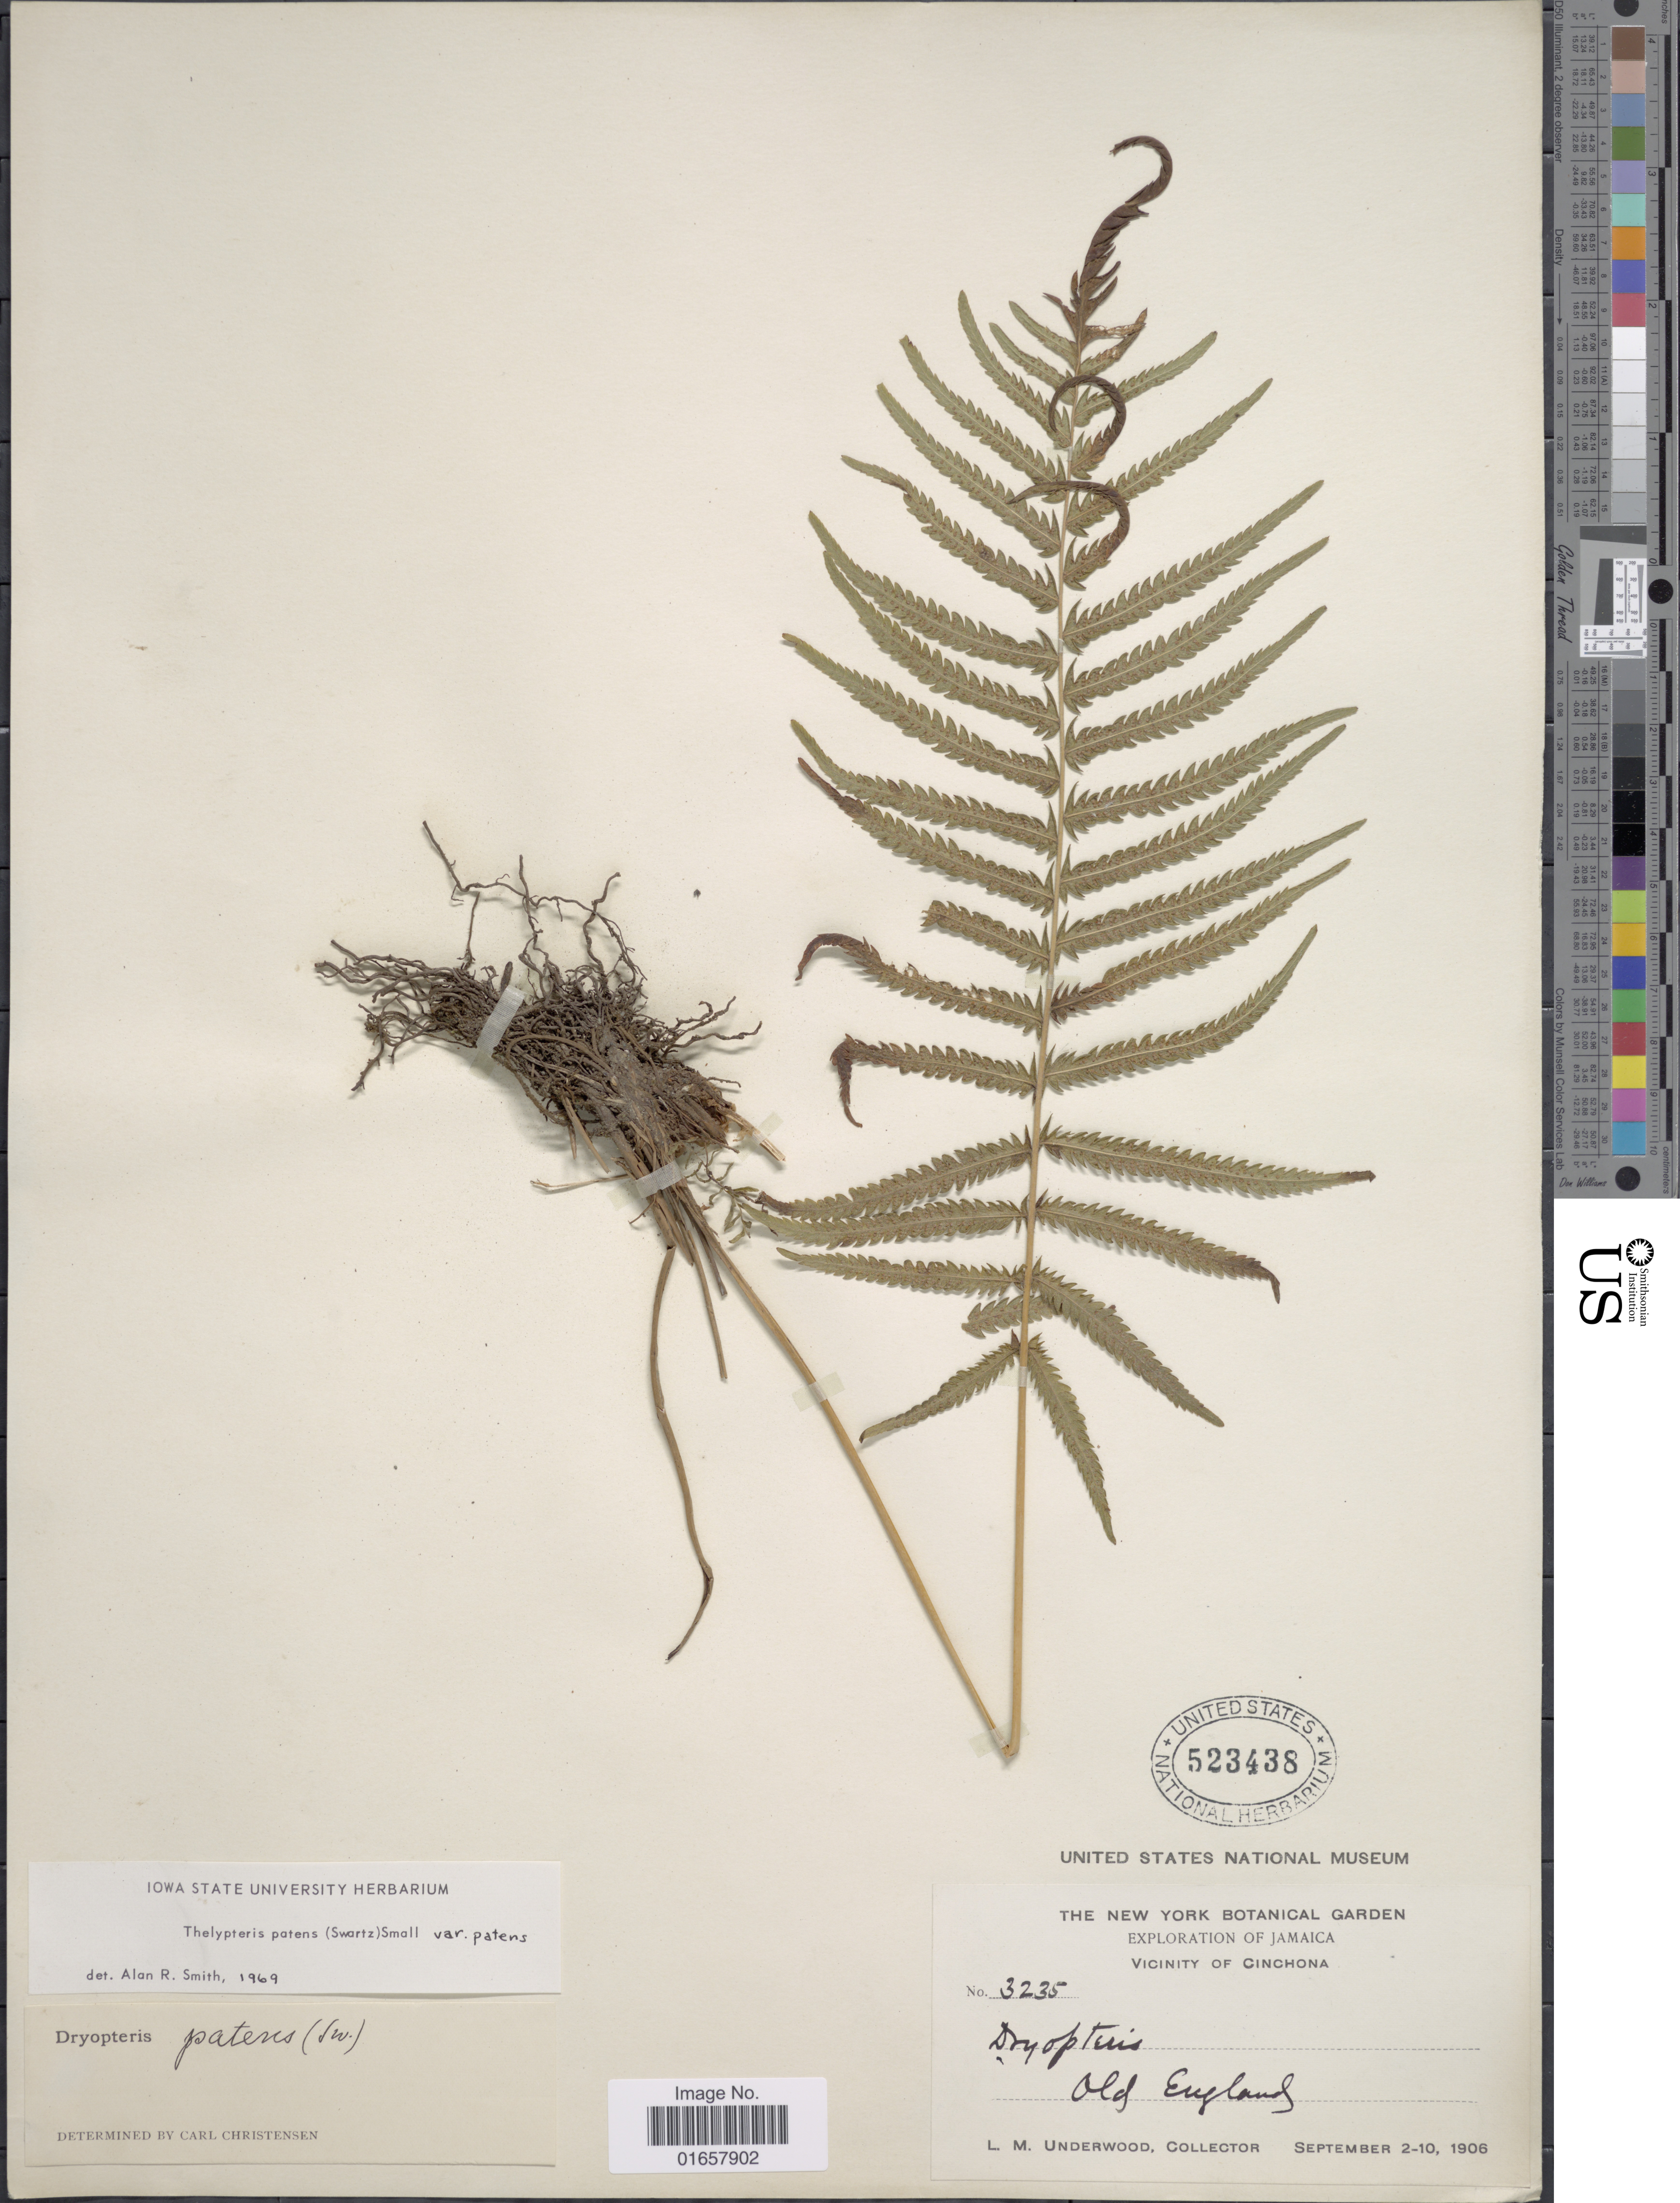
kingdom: Plantae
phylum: Tracheophyta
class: Polypodiopsida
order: Polypodiales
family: Thelypteridaceae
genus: Christella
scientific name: Christella patens var. patens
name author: (Sw.) Holttum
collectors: L. M. Underwood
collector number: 3235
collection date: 1906-09-02/1906-09-10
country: Jamaica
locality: Jamaica, vicinity of Cinchona. Old England.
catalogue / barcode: US 523438